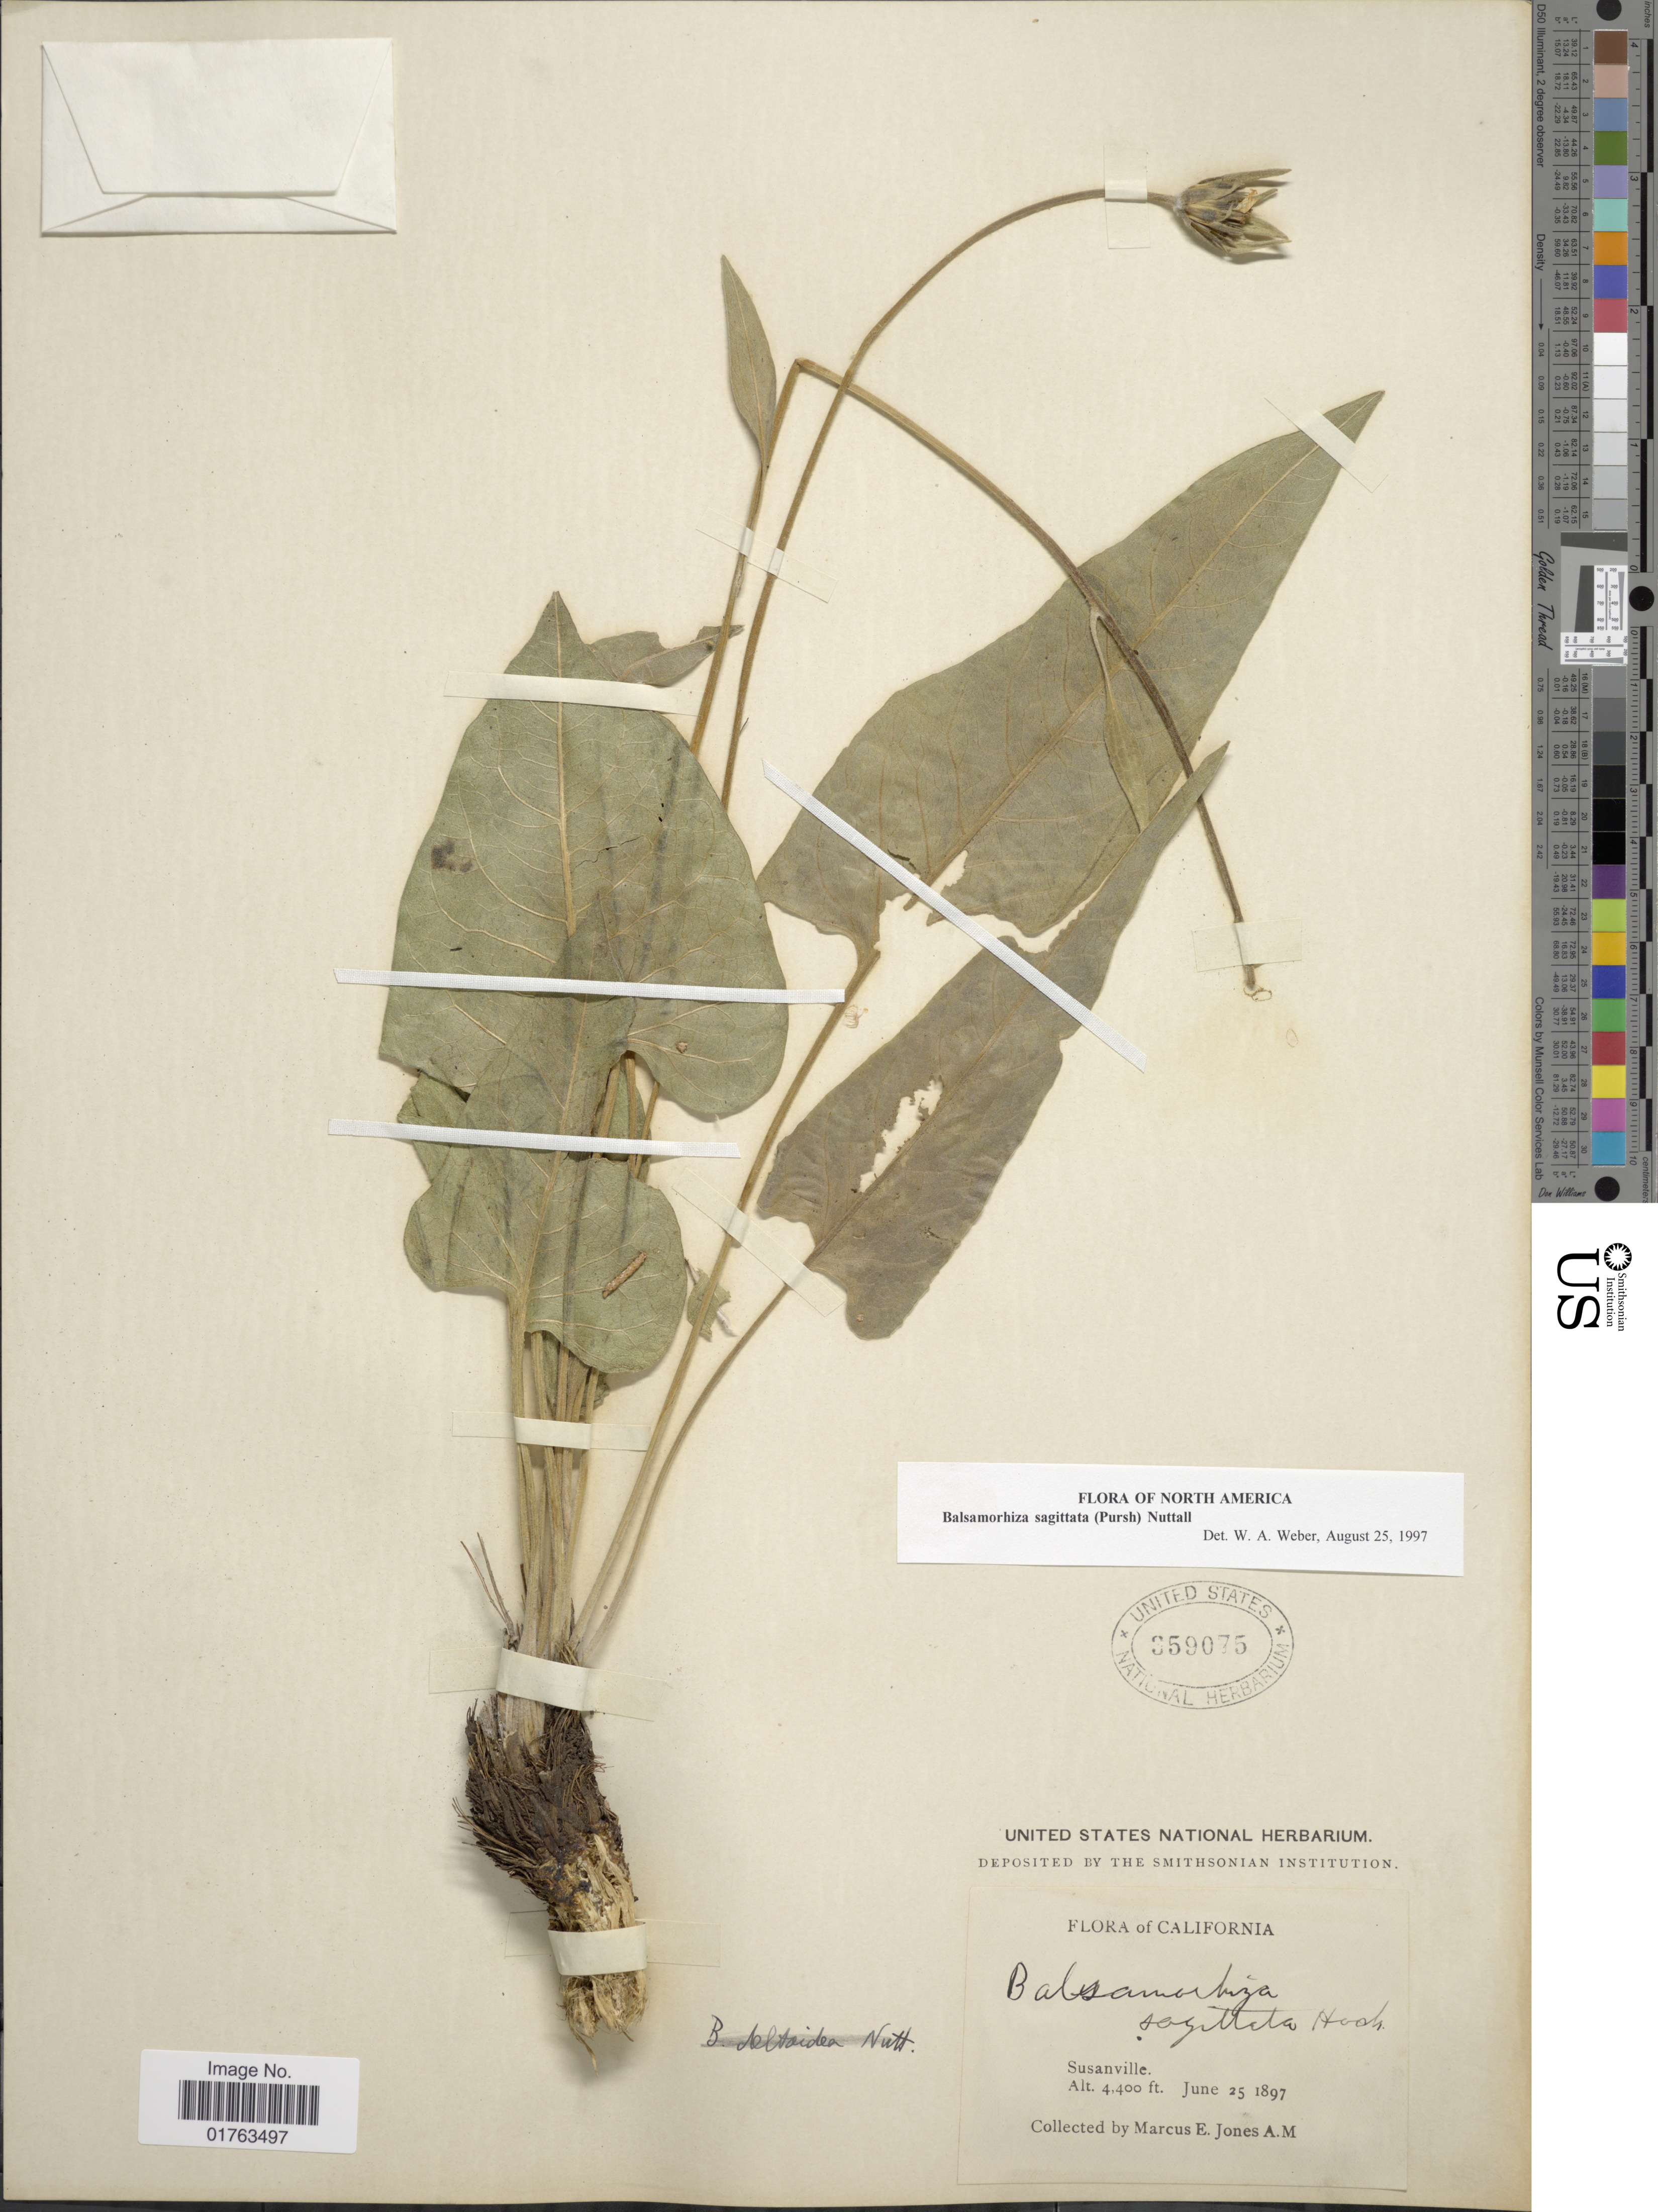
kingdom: Plantae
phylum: Tracheophyta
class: Magnoliopsida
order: Asterales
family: Asteraceae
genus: Balsamorhiza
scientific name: Balsamorhiza sagittata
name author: (Pursh) Nutt.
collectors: M. E. Jones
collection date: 1897-06-25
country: United States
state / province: California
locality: Susanville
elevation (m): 1341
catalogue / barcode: US 359075